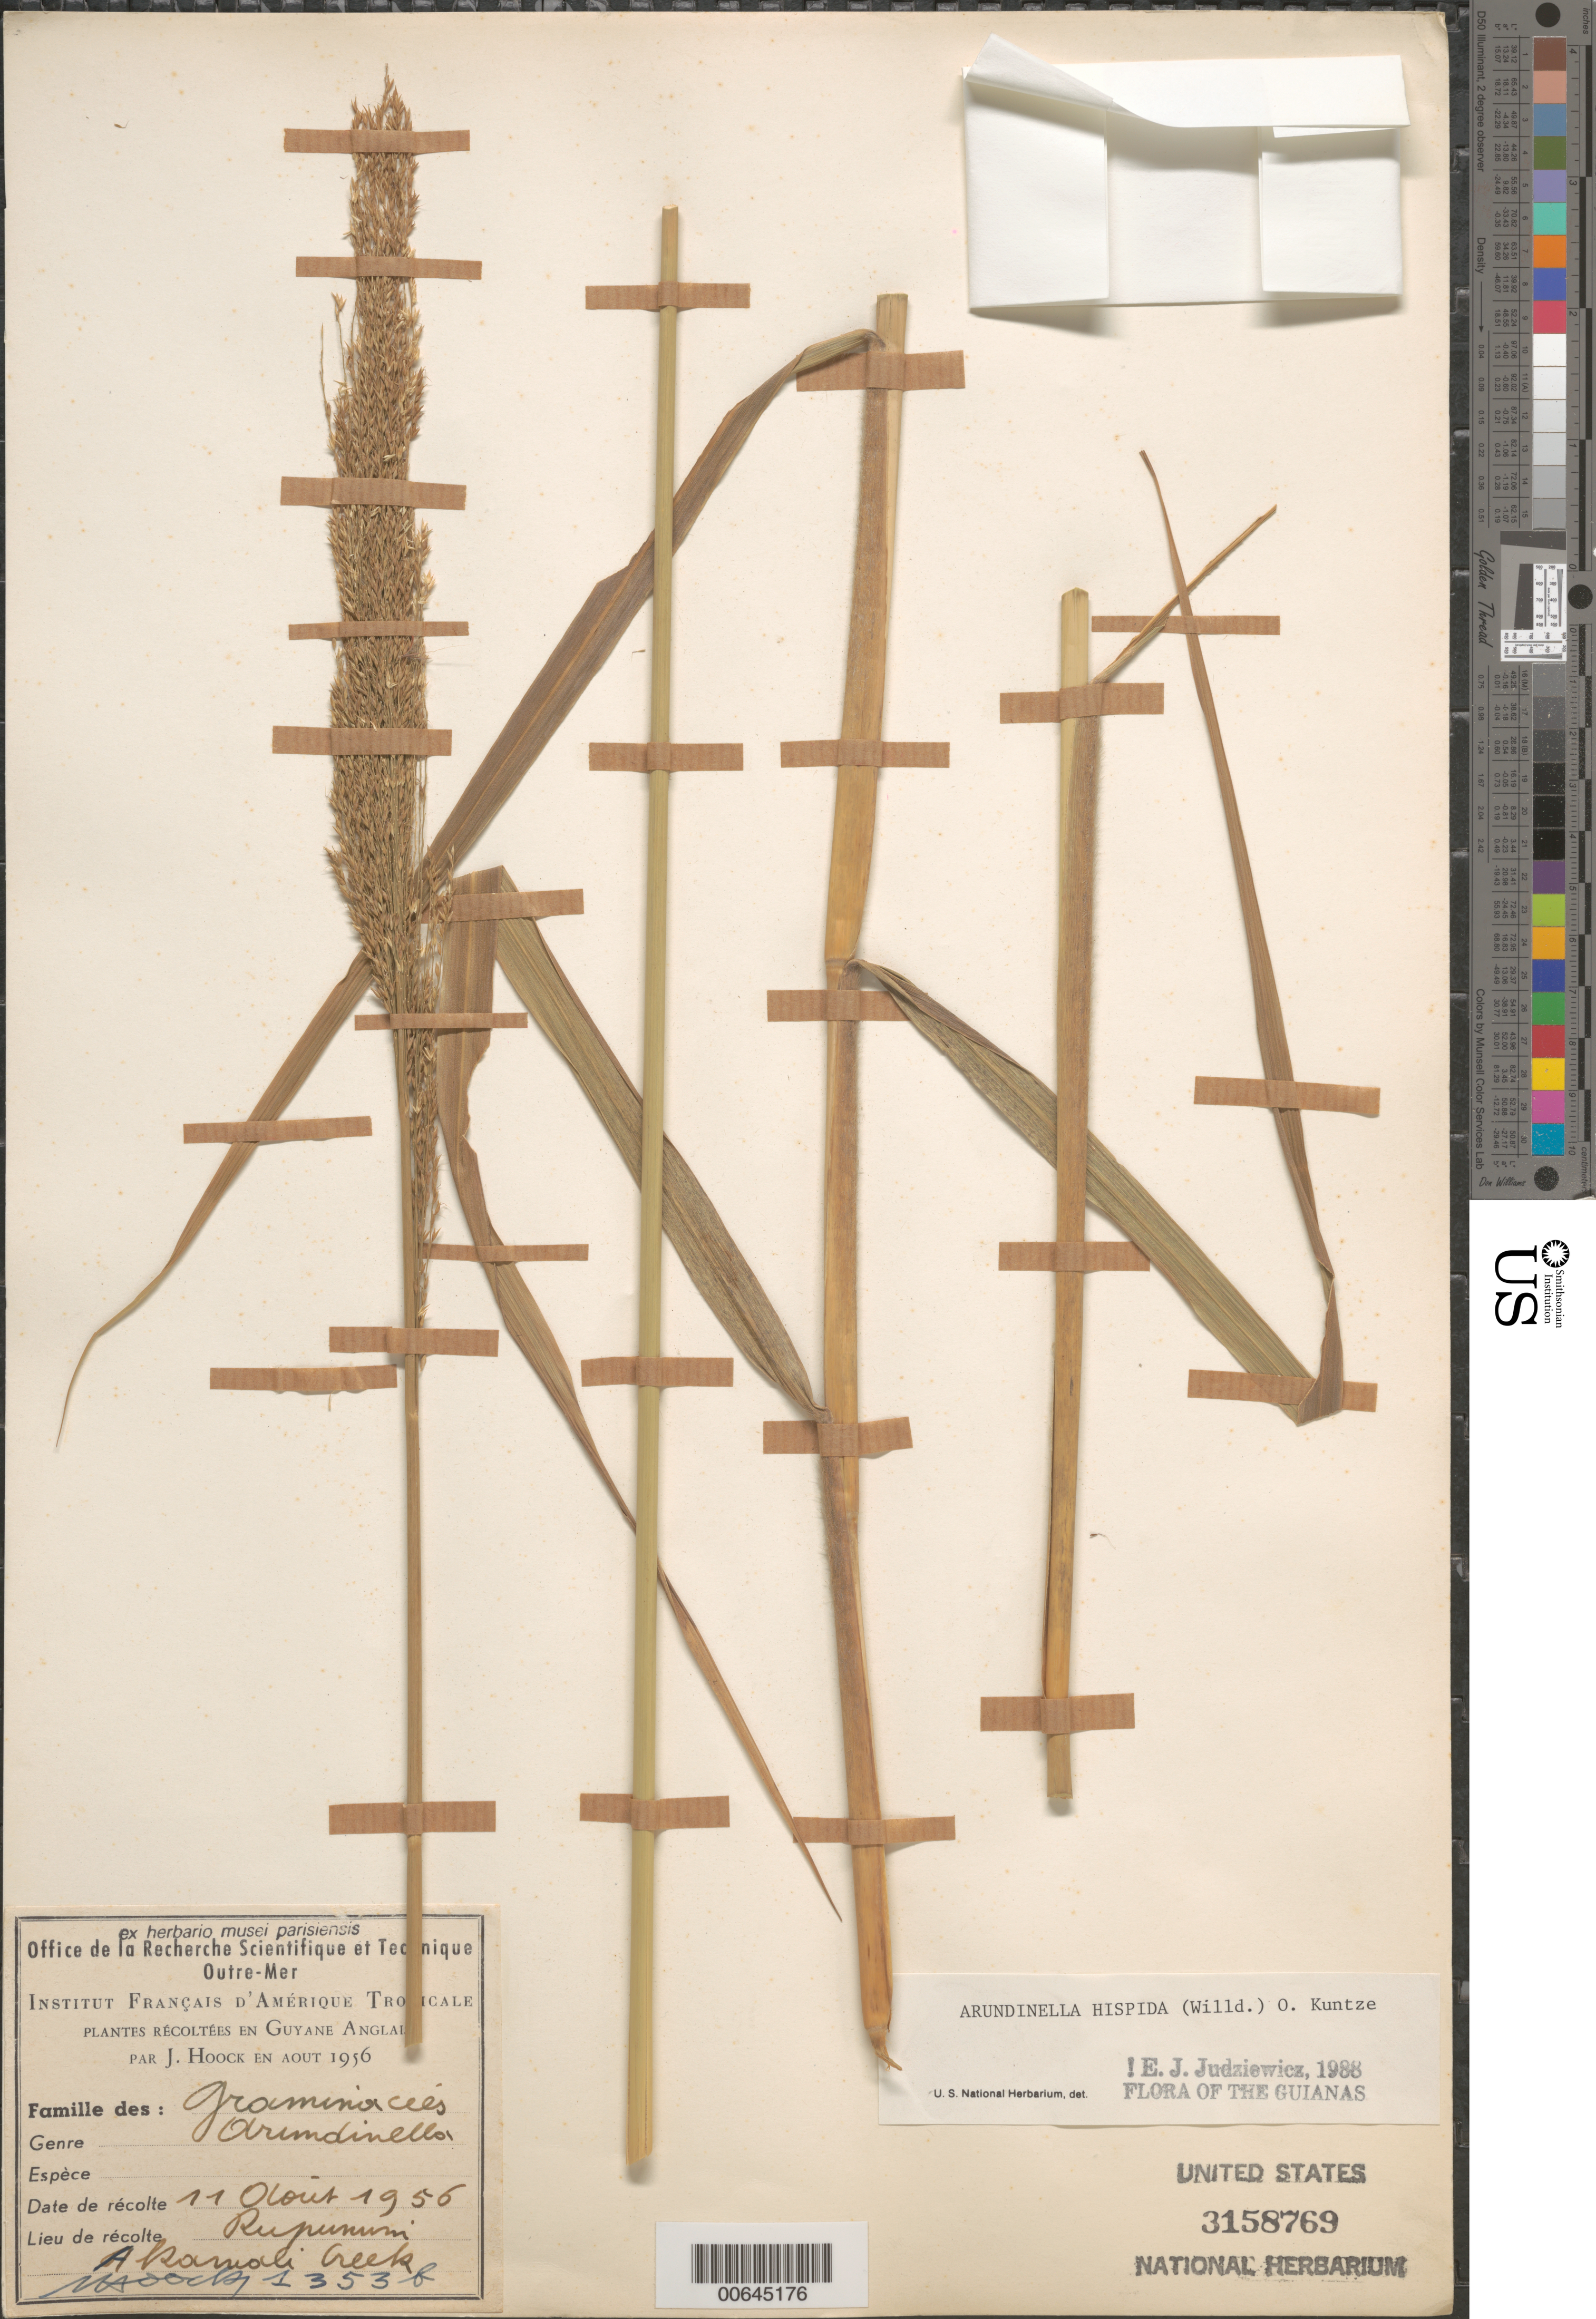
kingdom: Plantae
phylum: Tracheophyta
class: Liliopsida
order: Poales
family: Poaceae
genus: Arundinella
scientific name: Arundinella hispida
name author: (Humb. & Bonpl. ex Willd.) Kuntze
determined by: Judziewicz, E. J.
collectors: J. Hoock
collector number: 1353 b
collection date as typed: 11-Aug-56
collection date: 1956-08-11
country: Guyana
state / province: U. Takutu-U. Essequibo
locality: Rupununi, Akwali Creek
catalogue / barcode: US 3158769